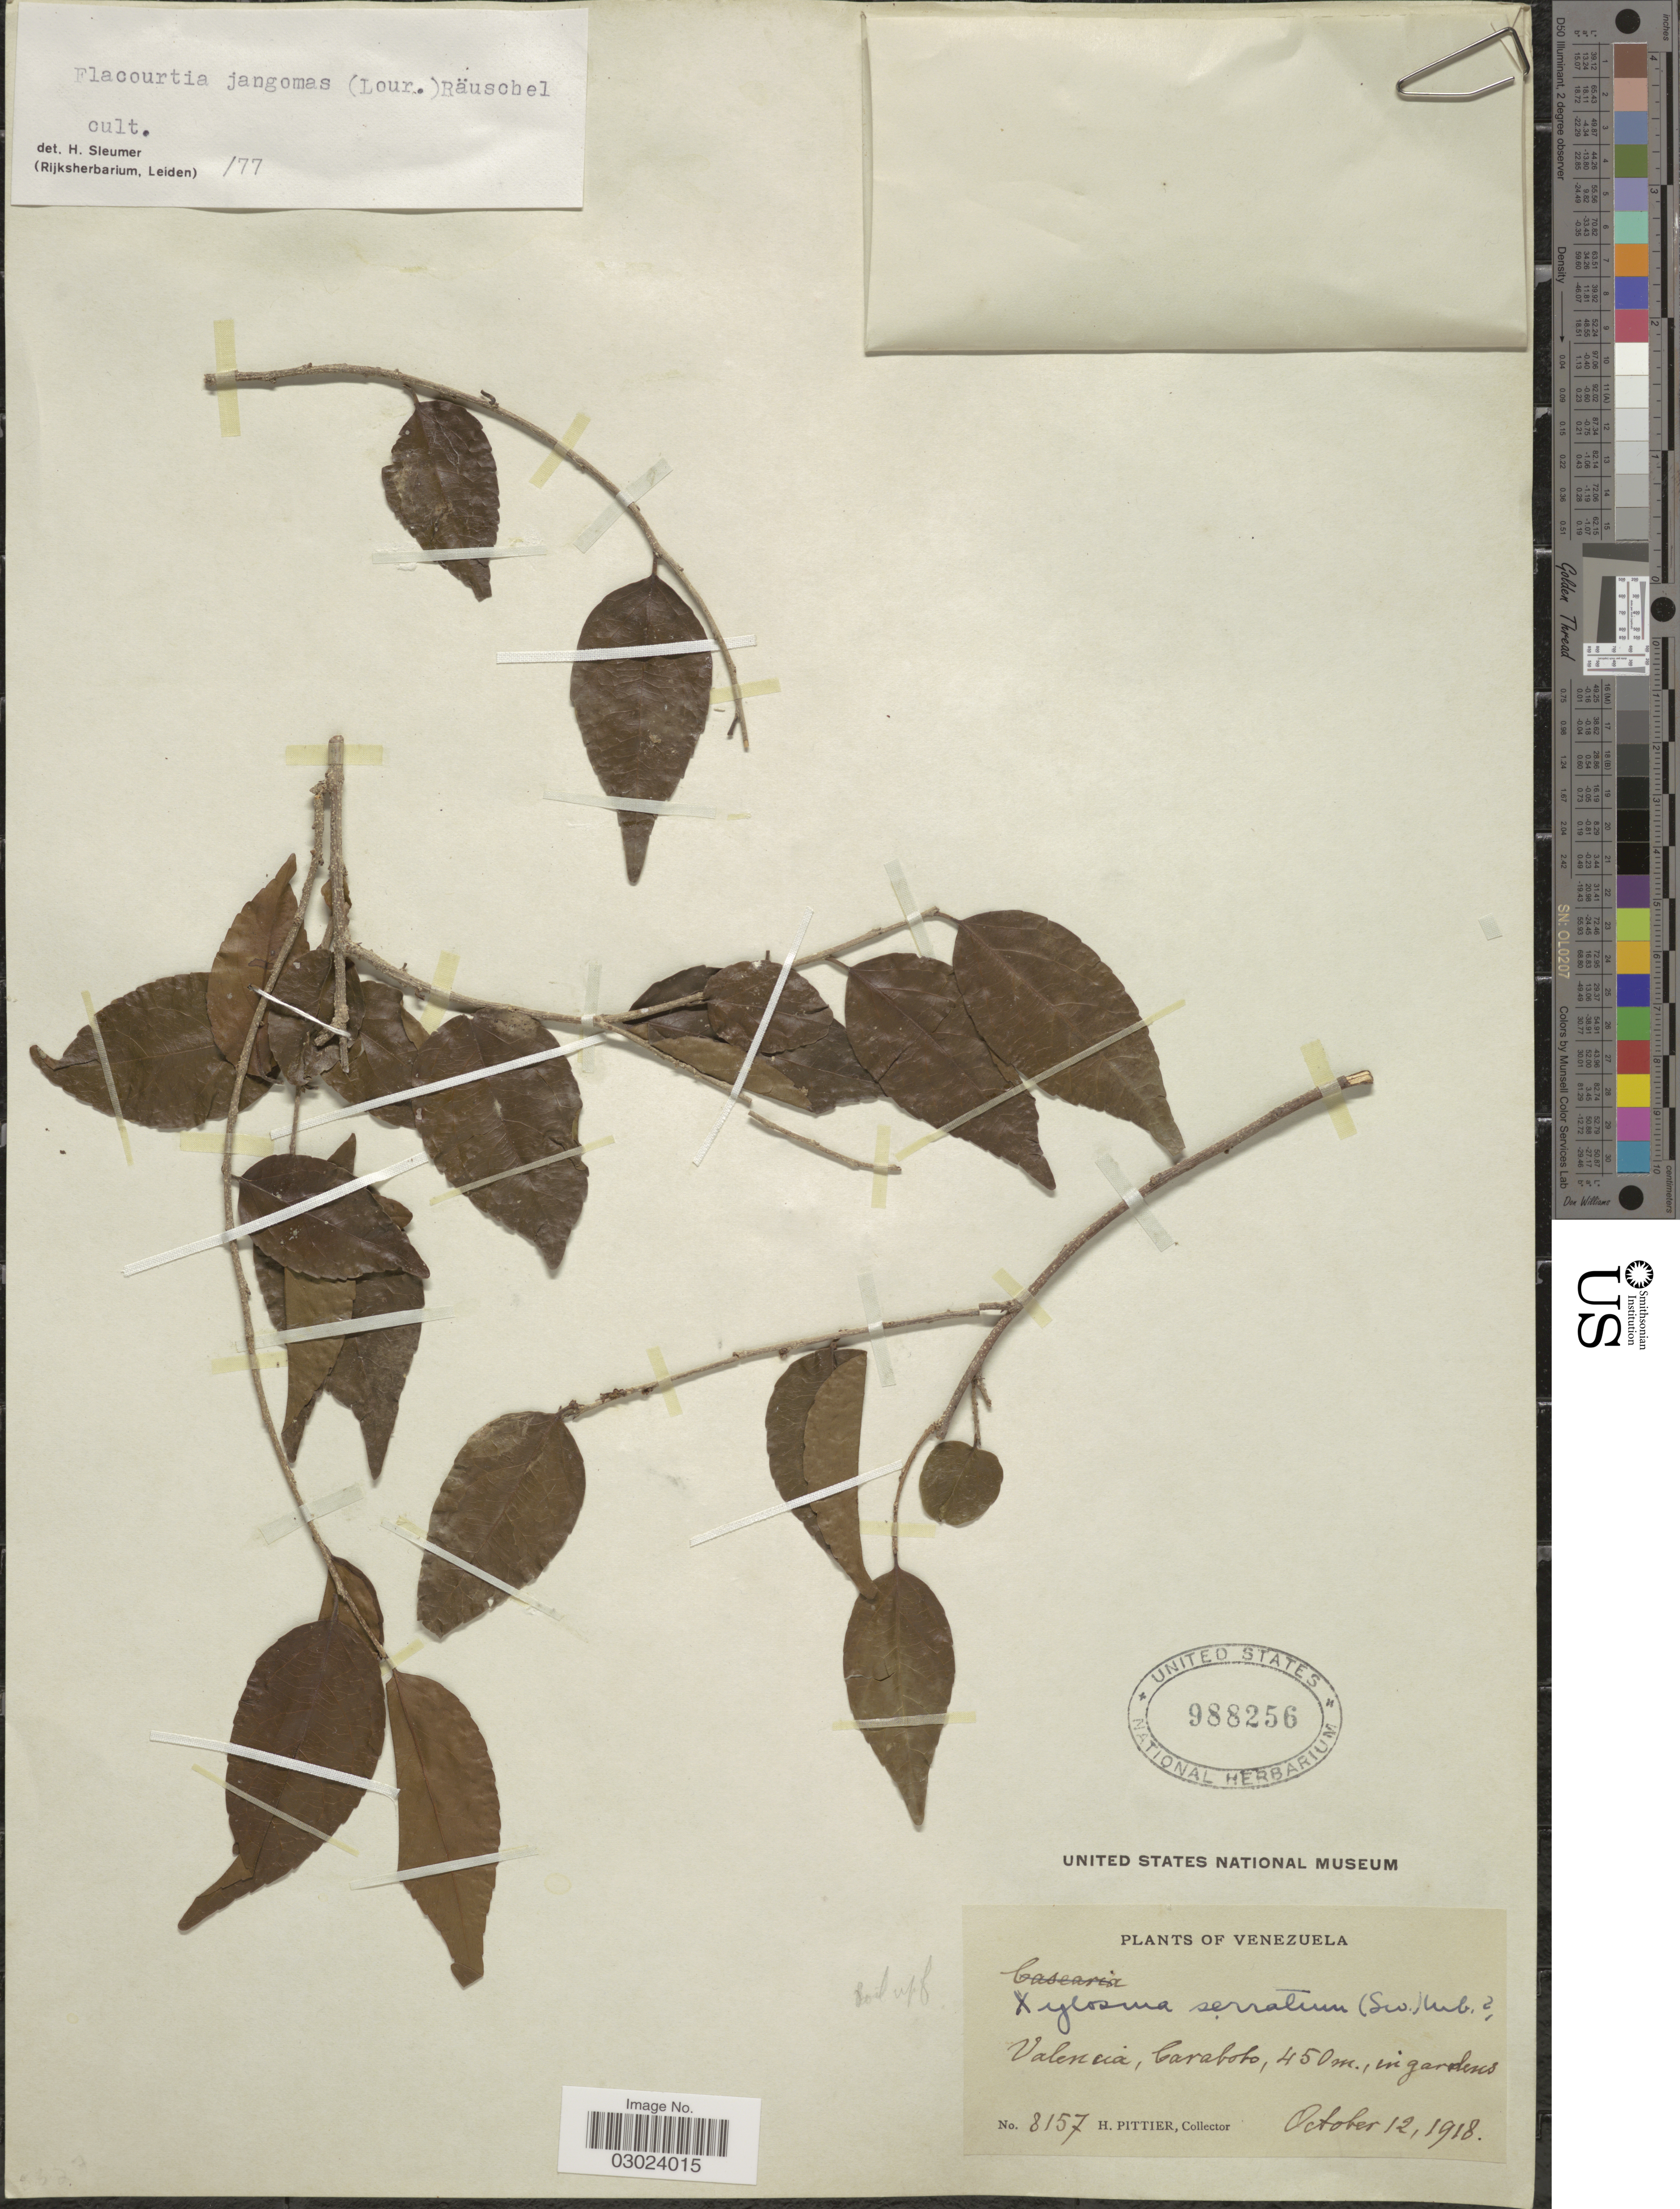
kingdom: Plantae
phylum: Tracheophyta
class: Magnoliopsida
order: Malpighiales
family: Salicaceae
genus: Flacourtia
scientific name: Flacourtia jangomas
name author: (Lour.) Raeusch.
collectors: H. F. Pittier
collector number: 8157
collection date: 1918-10-12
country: Venezuela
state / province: Carabobo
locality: Valencia.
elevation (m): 450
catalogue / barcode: US 988256